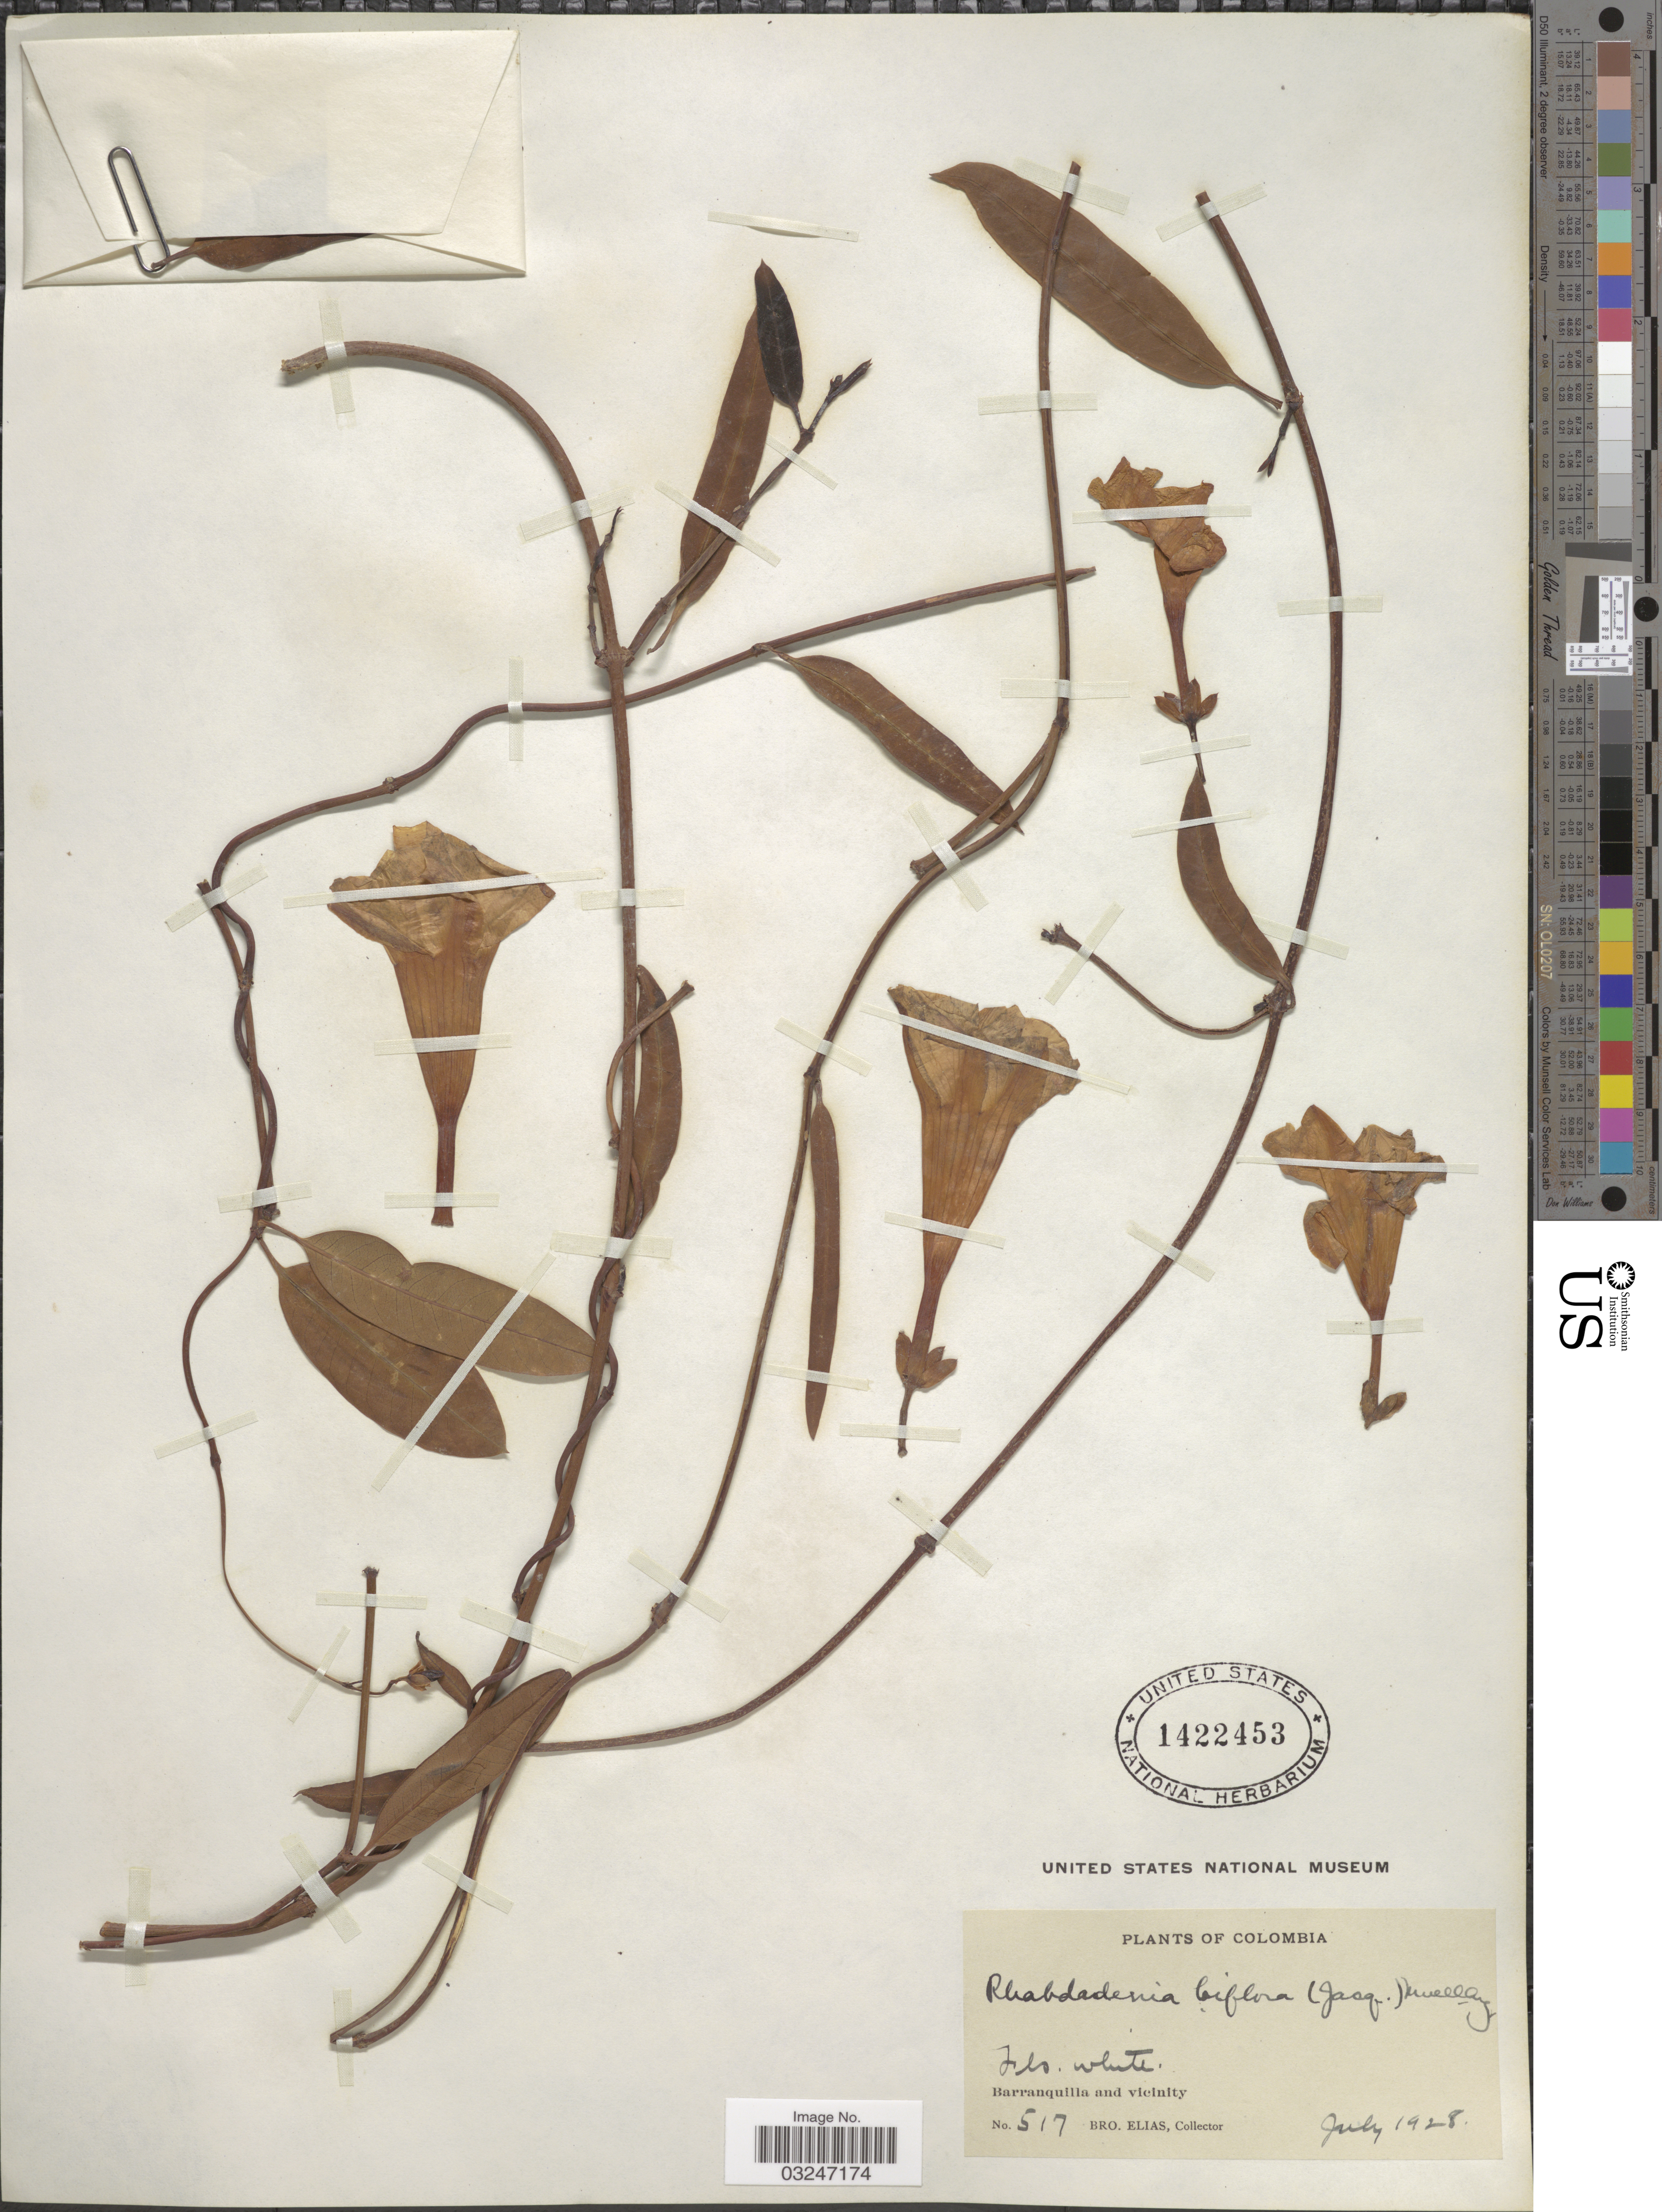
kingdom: Plantae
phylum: Tracheophyta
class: Magnoliopsida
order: Gentianales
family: Apocynaceae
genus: Rhabdadenia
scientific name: Rhabdadenia biflora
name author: (Jacq.) Müll. Arg.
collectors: Bro. Elias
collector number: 517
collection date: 1928-07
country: Colombia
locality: Barranquilla and vicinity.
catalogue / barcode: US 1422453